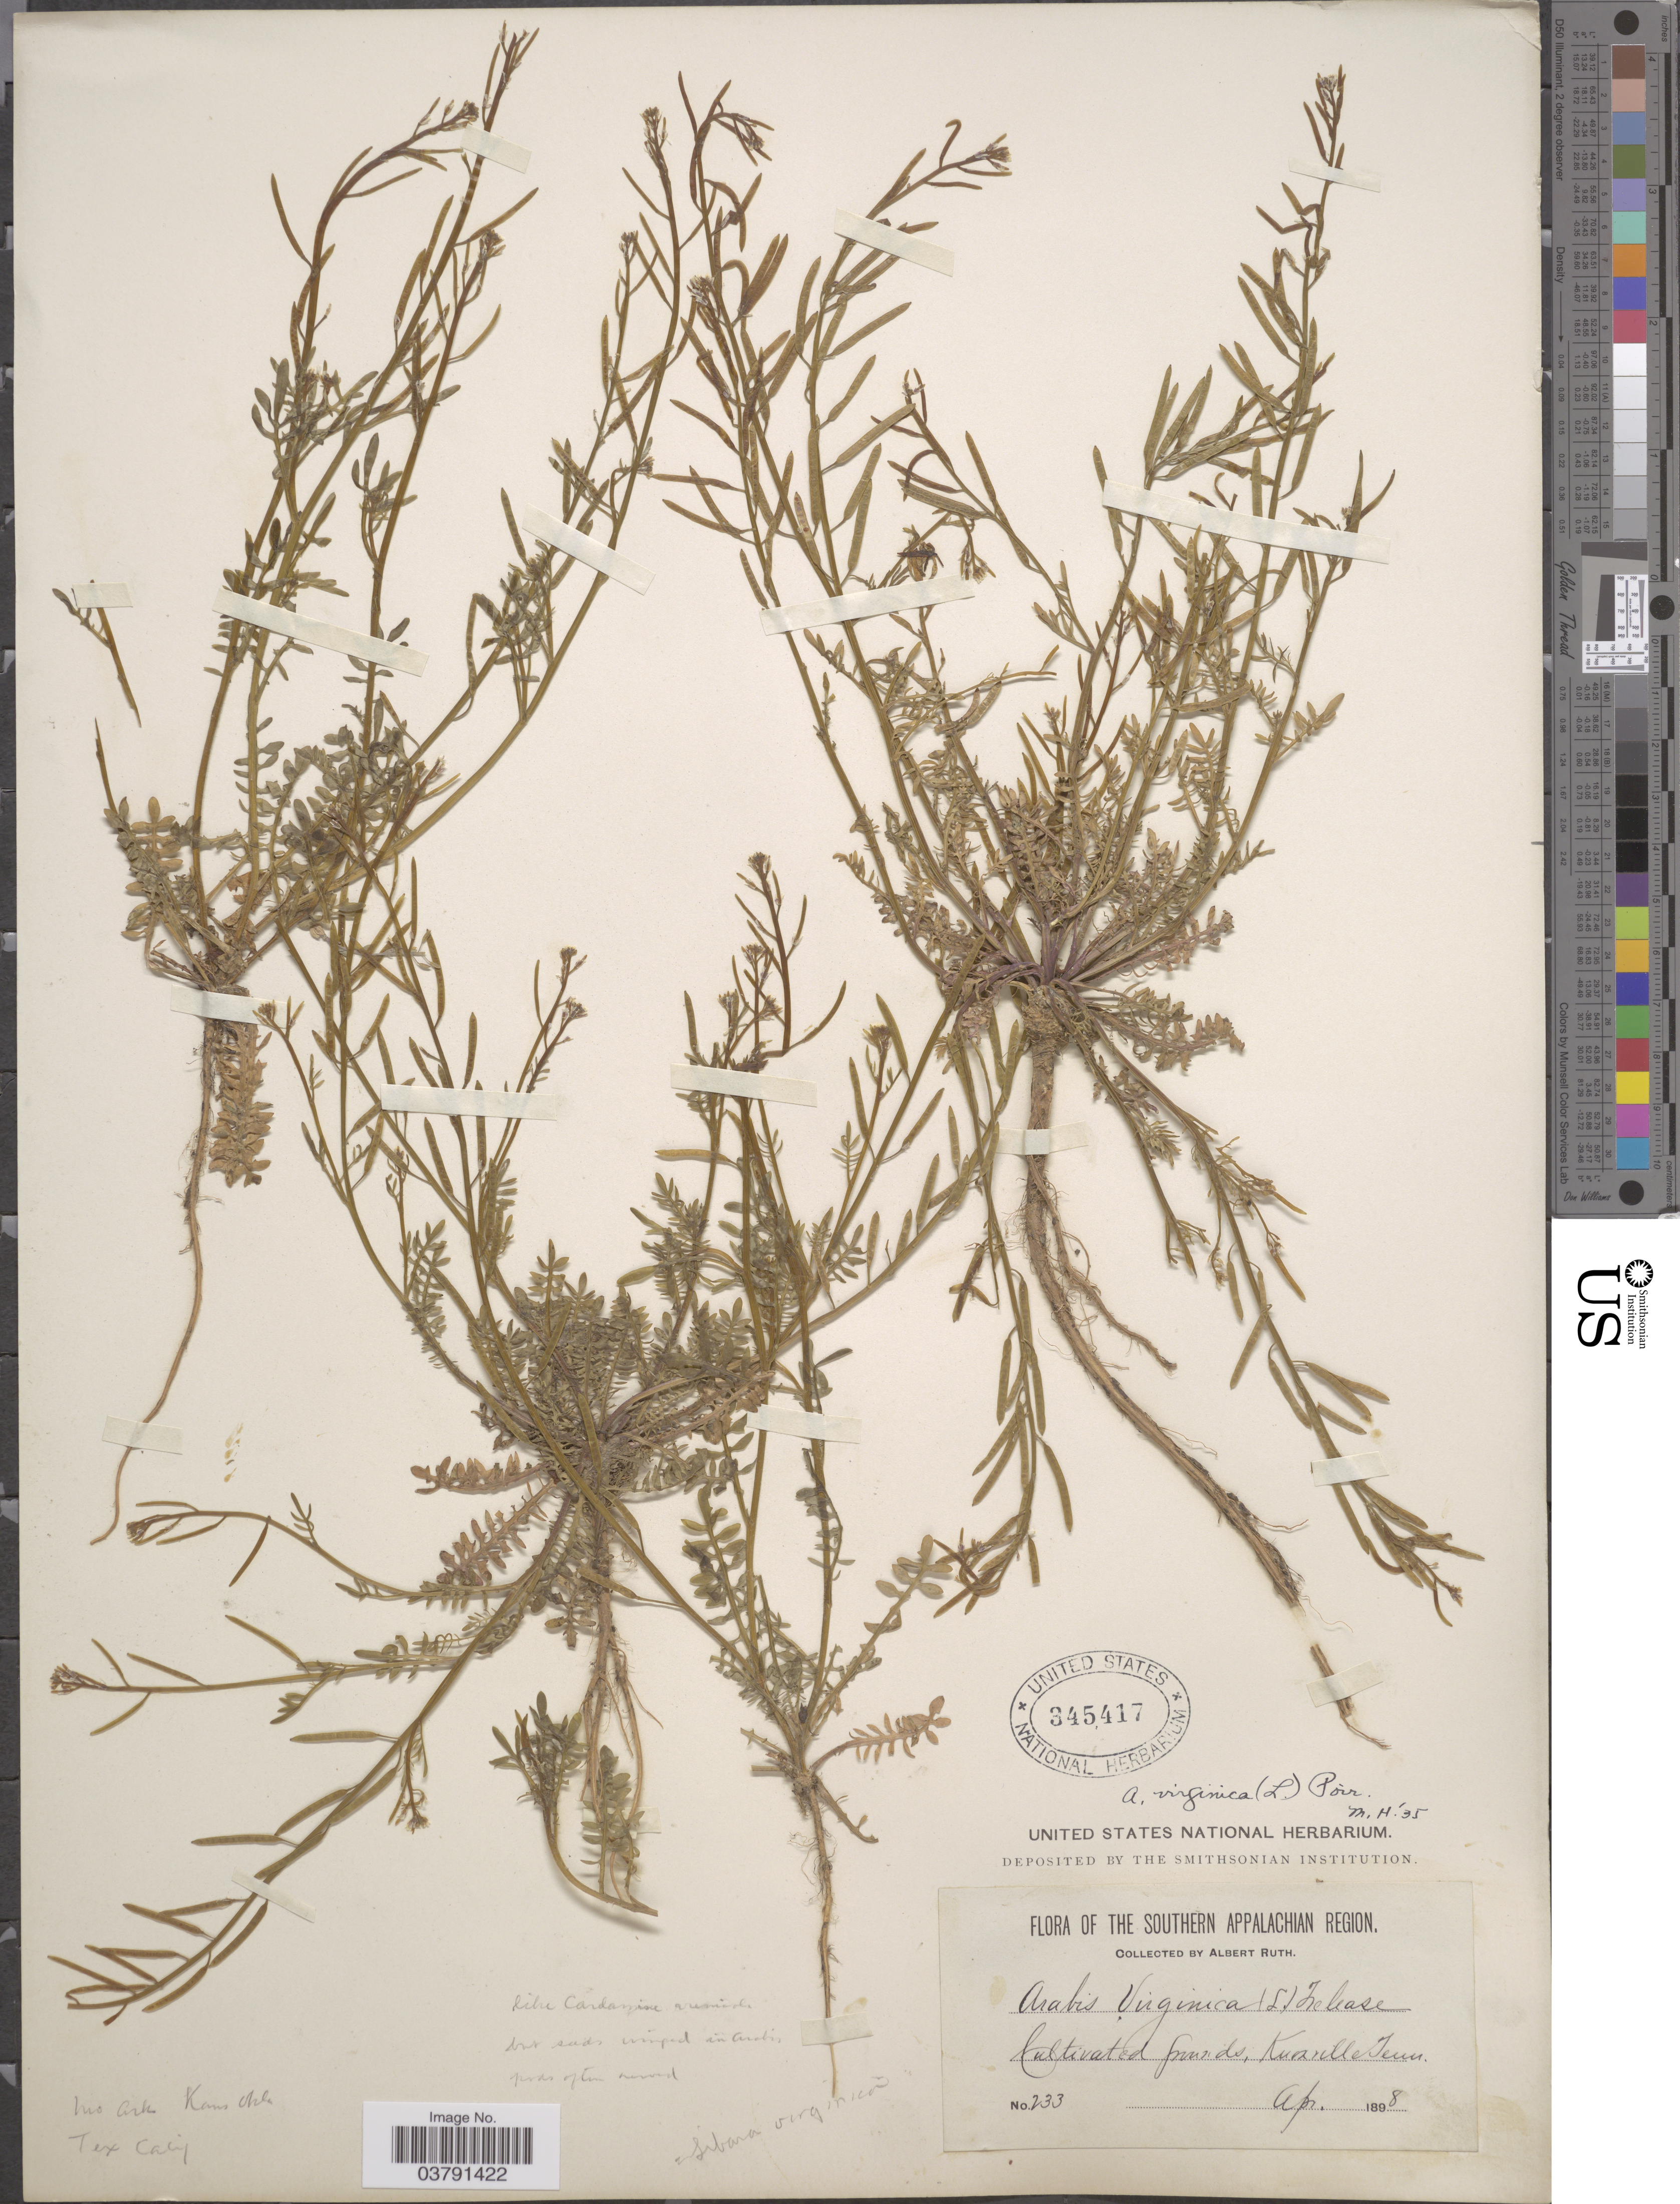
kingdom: Plantae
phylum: Tracheophyta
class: Magnoliopsida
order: Brassicales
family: Brassicaceae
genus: Planodes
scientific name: Planodes virginicum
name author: (L.) Greene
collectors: A. Ruth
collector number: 233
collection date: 1898-04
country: United States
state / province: Tennessee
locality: The Southern Appalachian Region. Cultivated grounds, Knoxville.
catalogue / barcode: US 345417